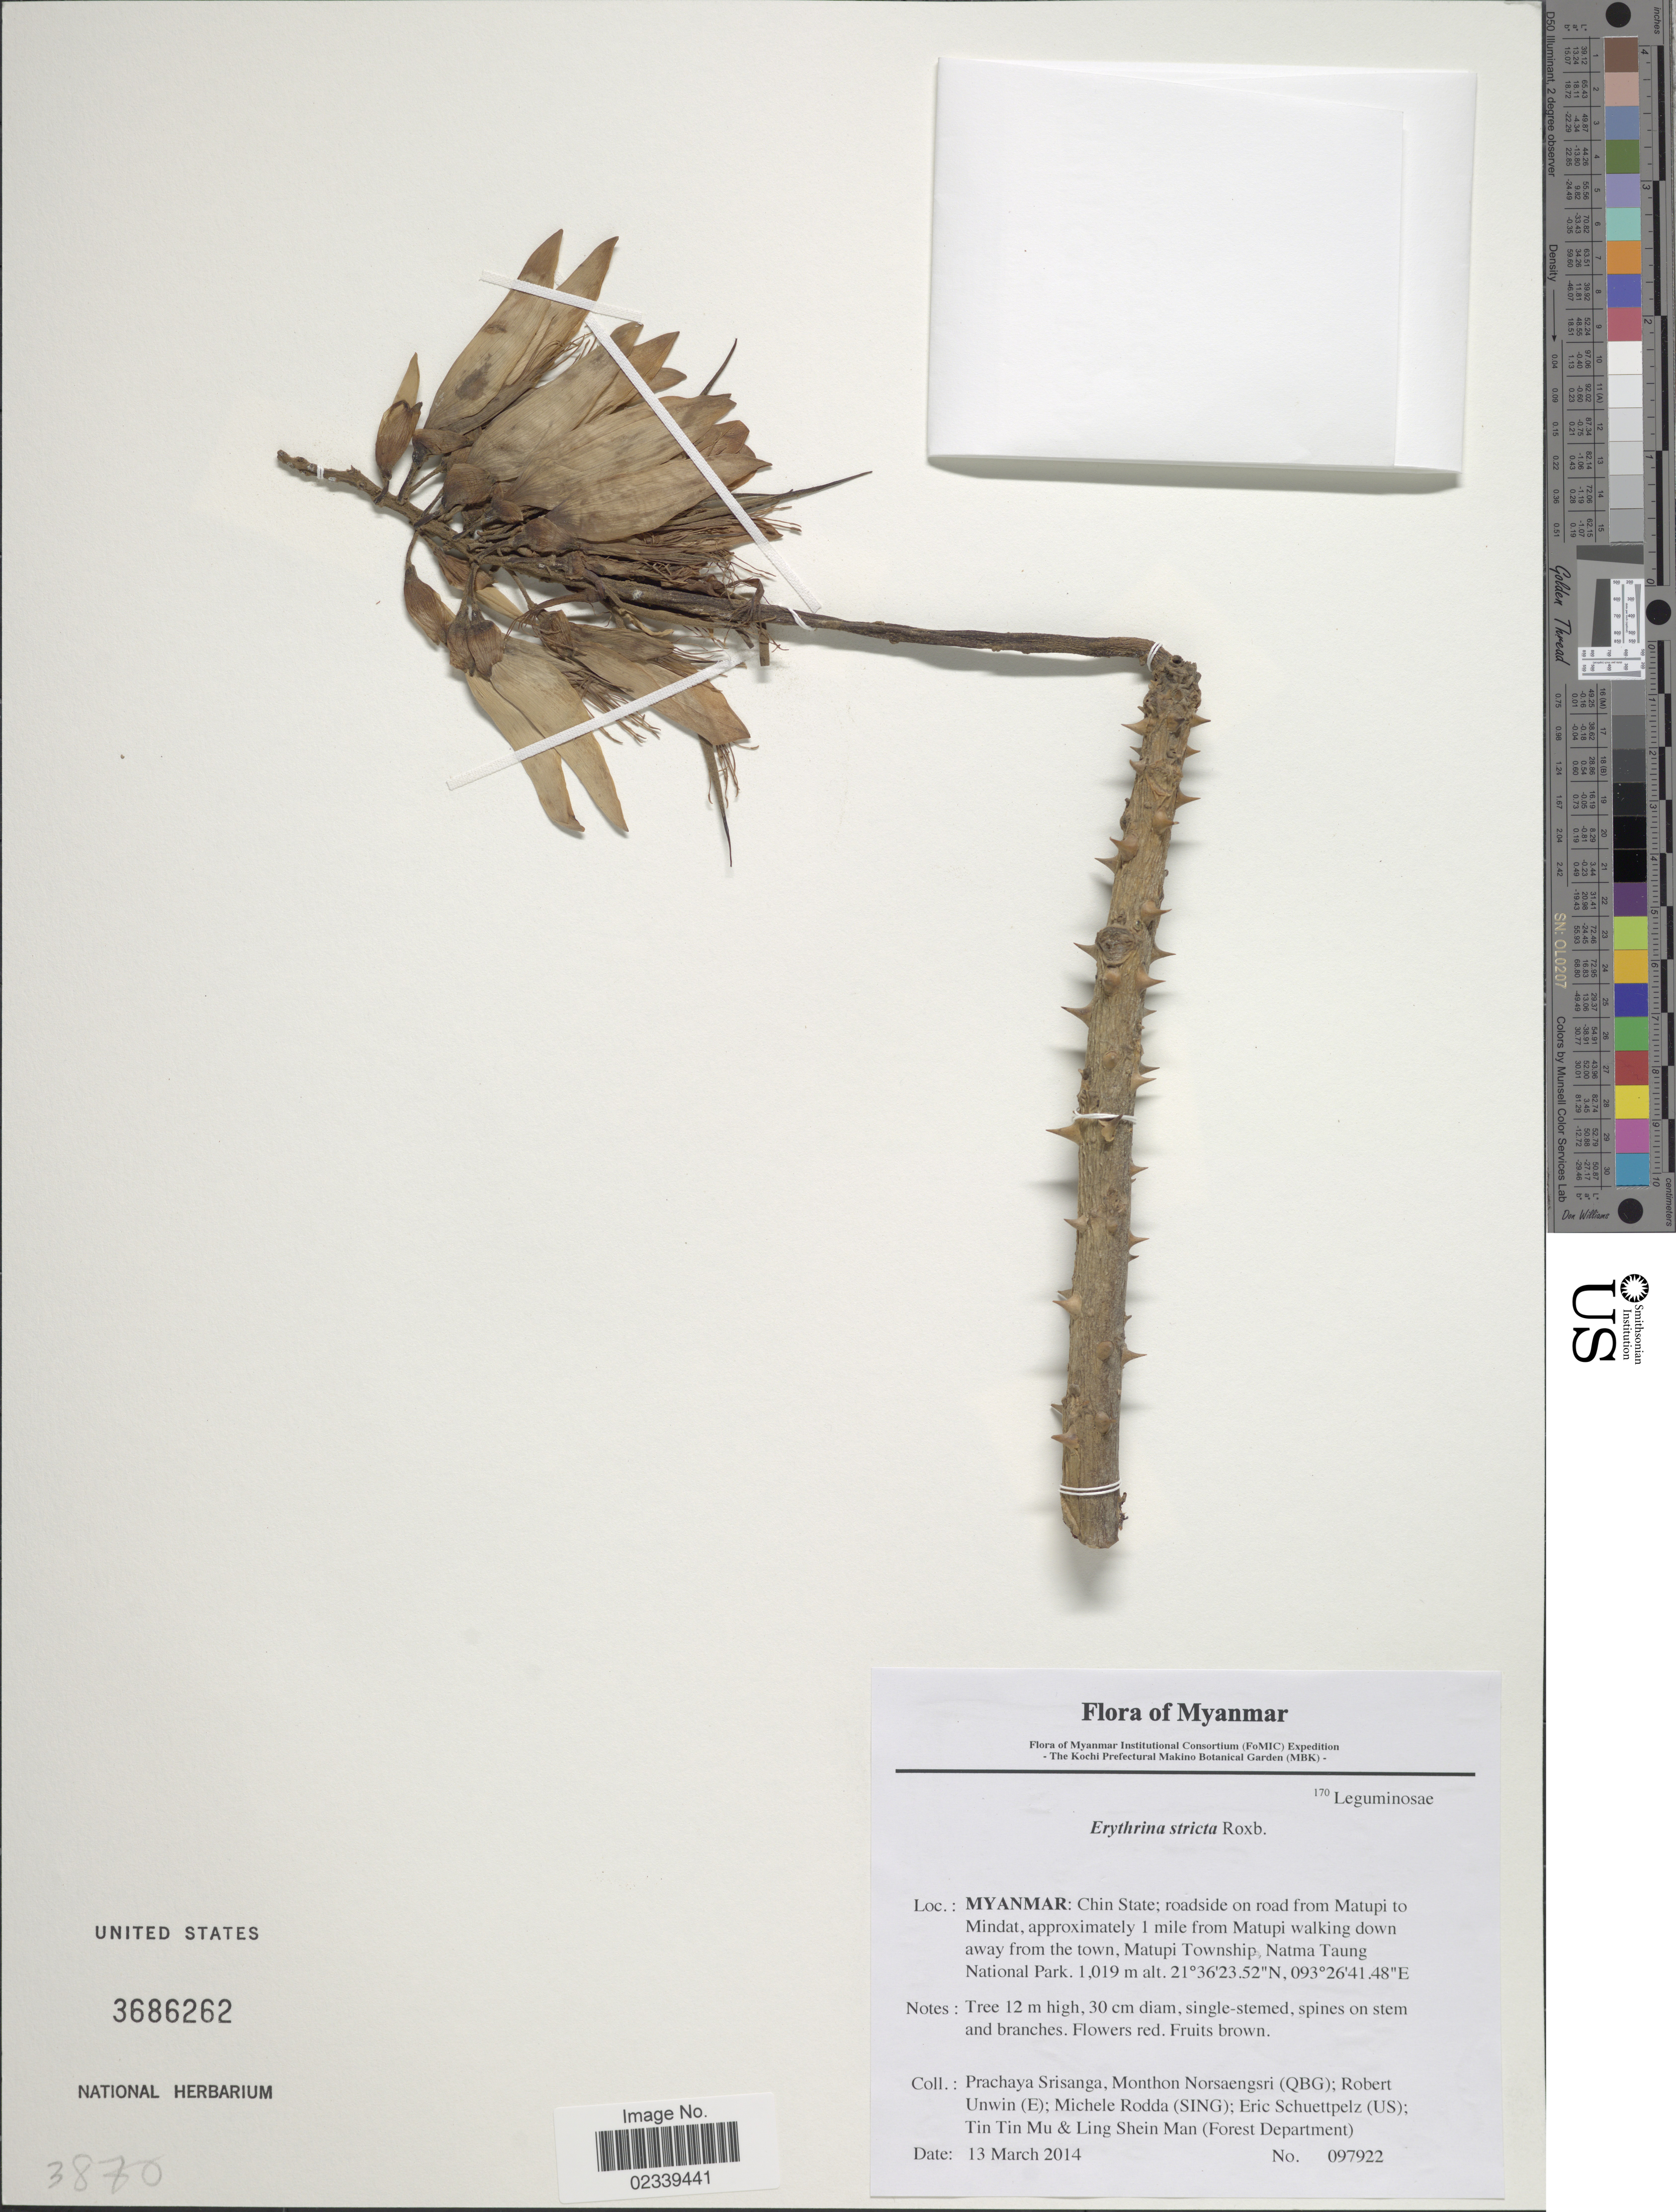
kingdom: Plantae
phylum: Tracheophyta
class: Magnoliopsida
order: Fabales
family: Fabaceae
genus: Erythrina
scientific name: Erythrina stricta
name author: Roxb.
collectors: P. Srisanga, M. Norsaengsri, R. Unwin, M. Rodda & et al.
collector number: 097922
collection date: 2014-03-13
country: Myanmar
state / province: Chin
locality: Roadside on road from Matupi to Mindat, approximately 1 miles from matupi walking down away from the town, Matupi Township, Natma Taung National Park.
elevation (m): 1019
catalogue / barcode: US 3686262